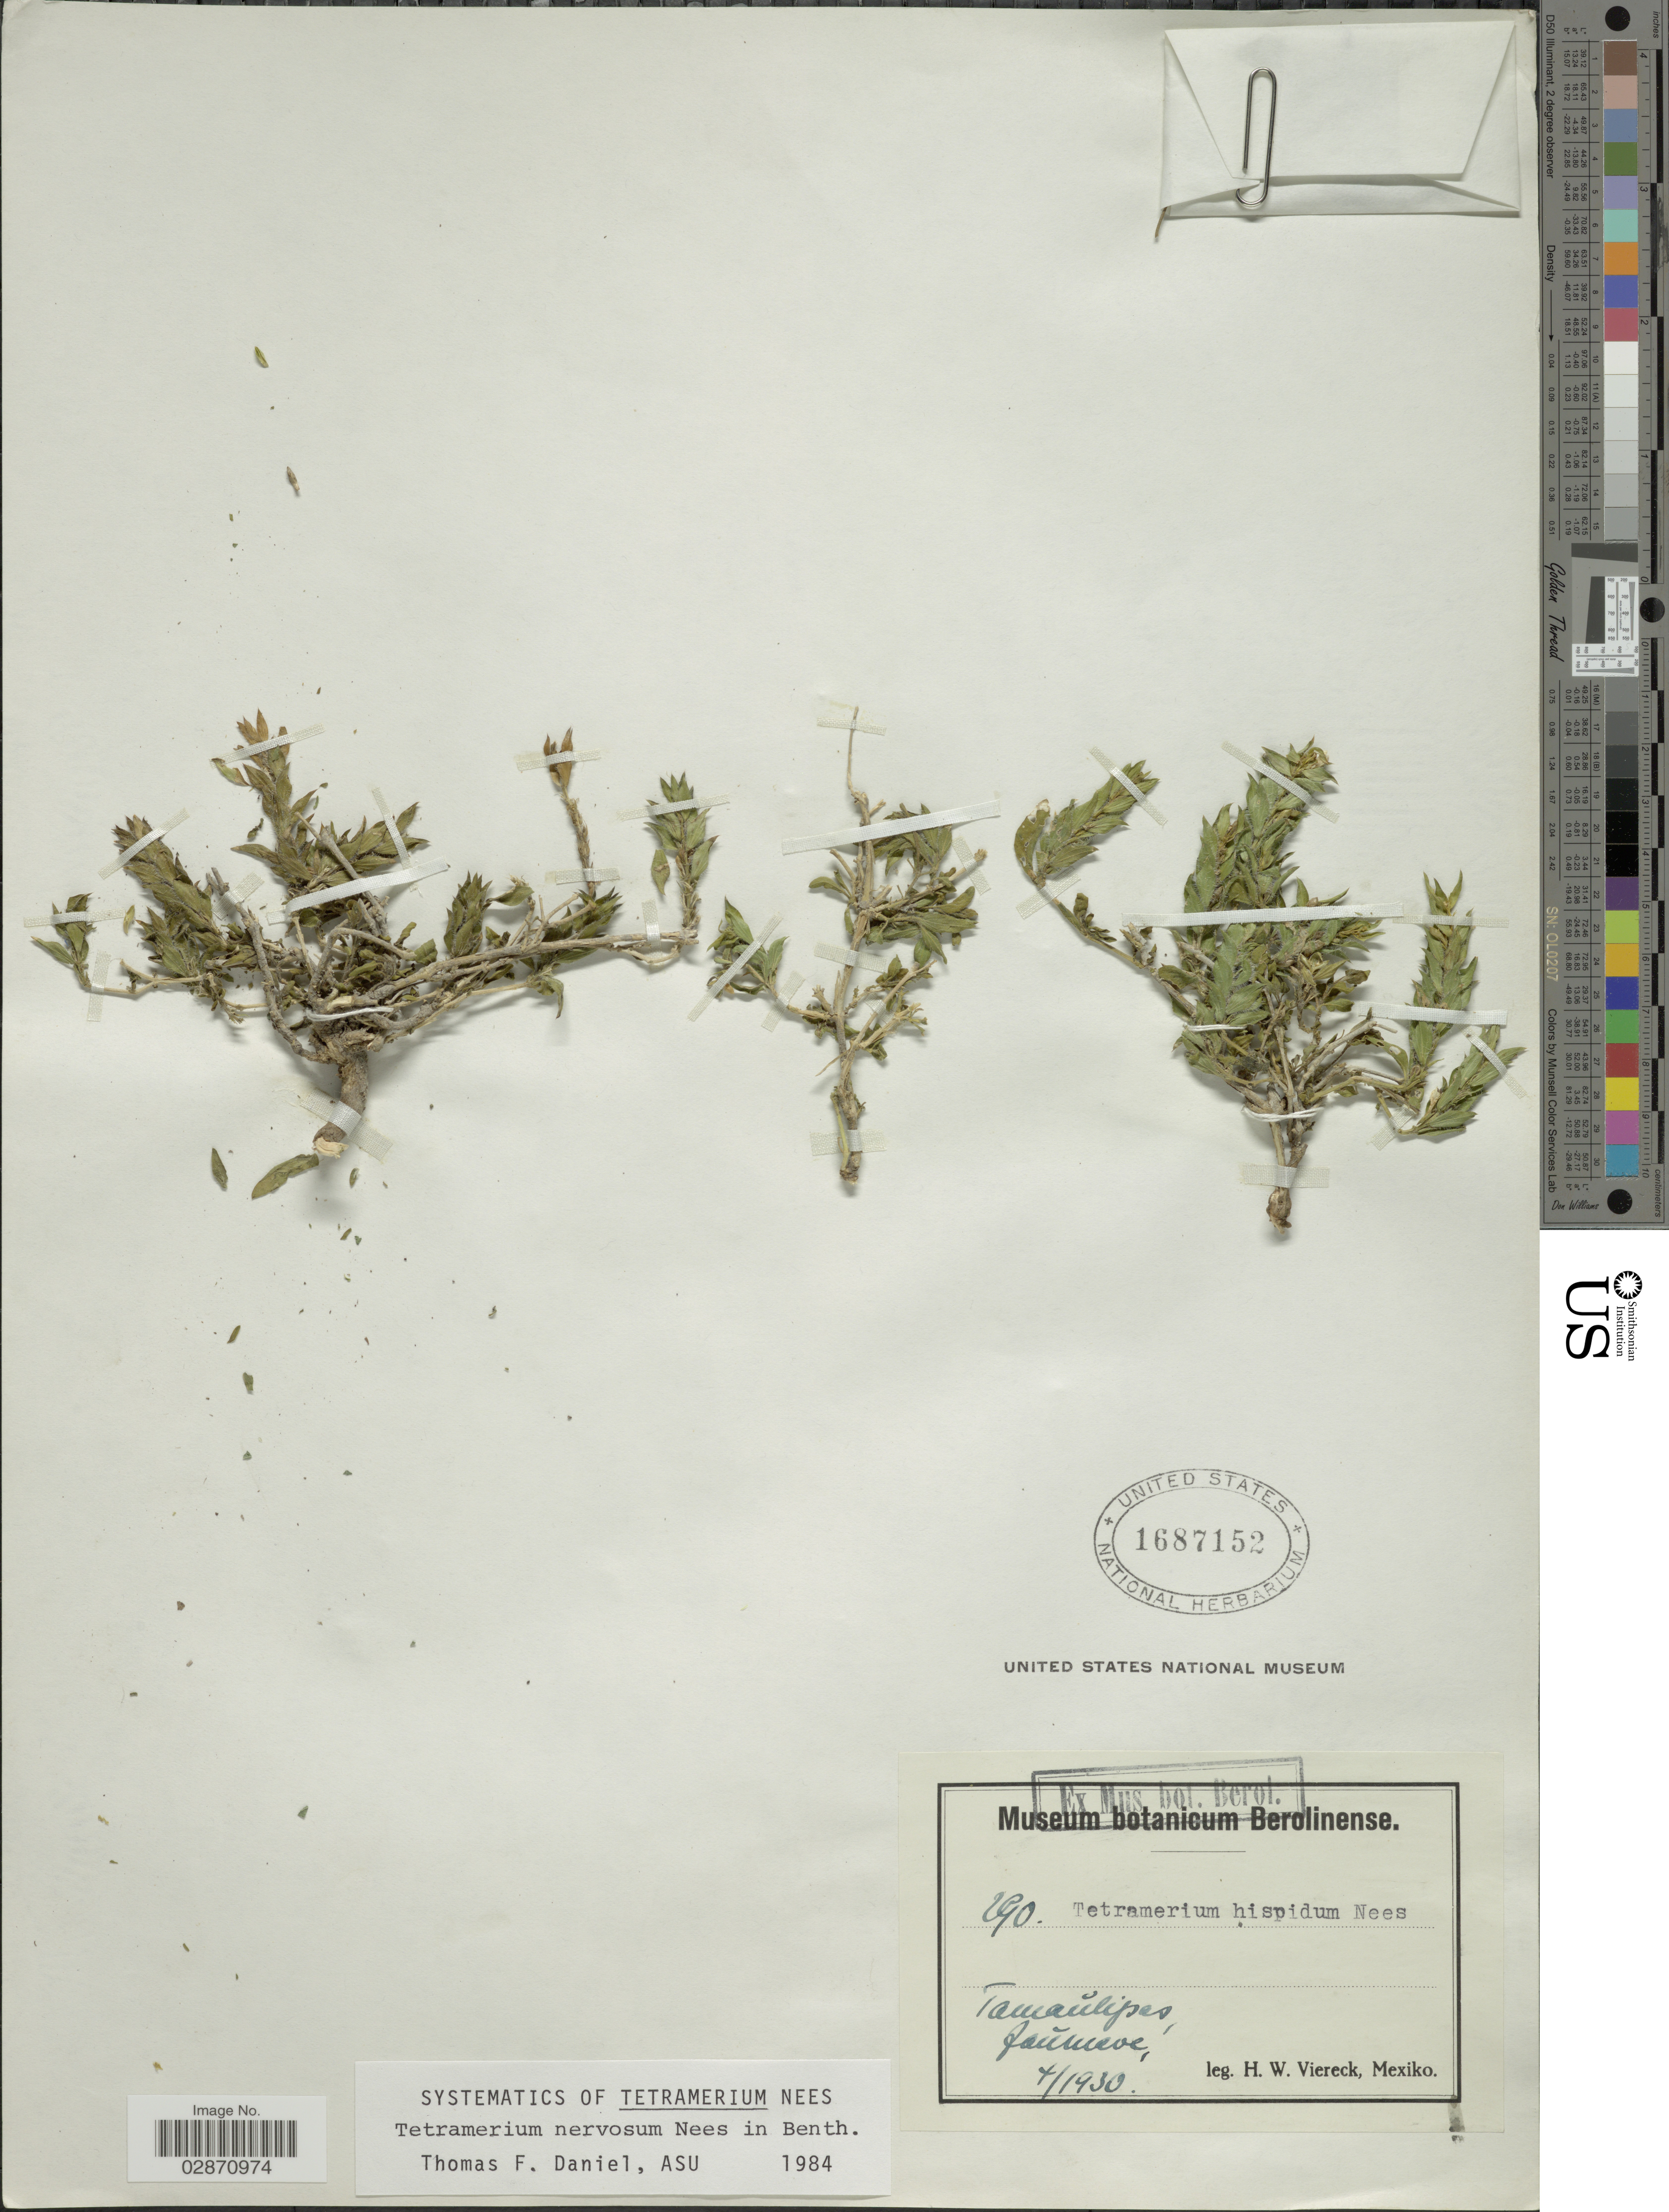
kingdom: Plantae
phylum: Tracheophyta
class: Magnoliopsida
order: Lamiales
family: Acanthaceae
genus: Tetramerium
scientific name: Tetramerium nervosum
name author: Nees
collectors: H. W. Viereck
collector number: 290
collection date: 1930-04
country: Mexico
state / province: Tamaulipas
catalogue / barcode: US 1687152